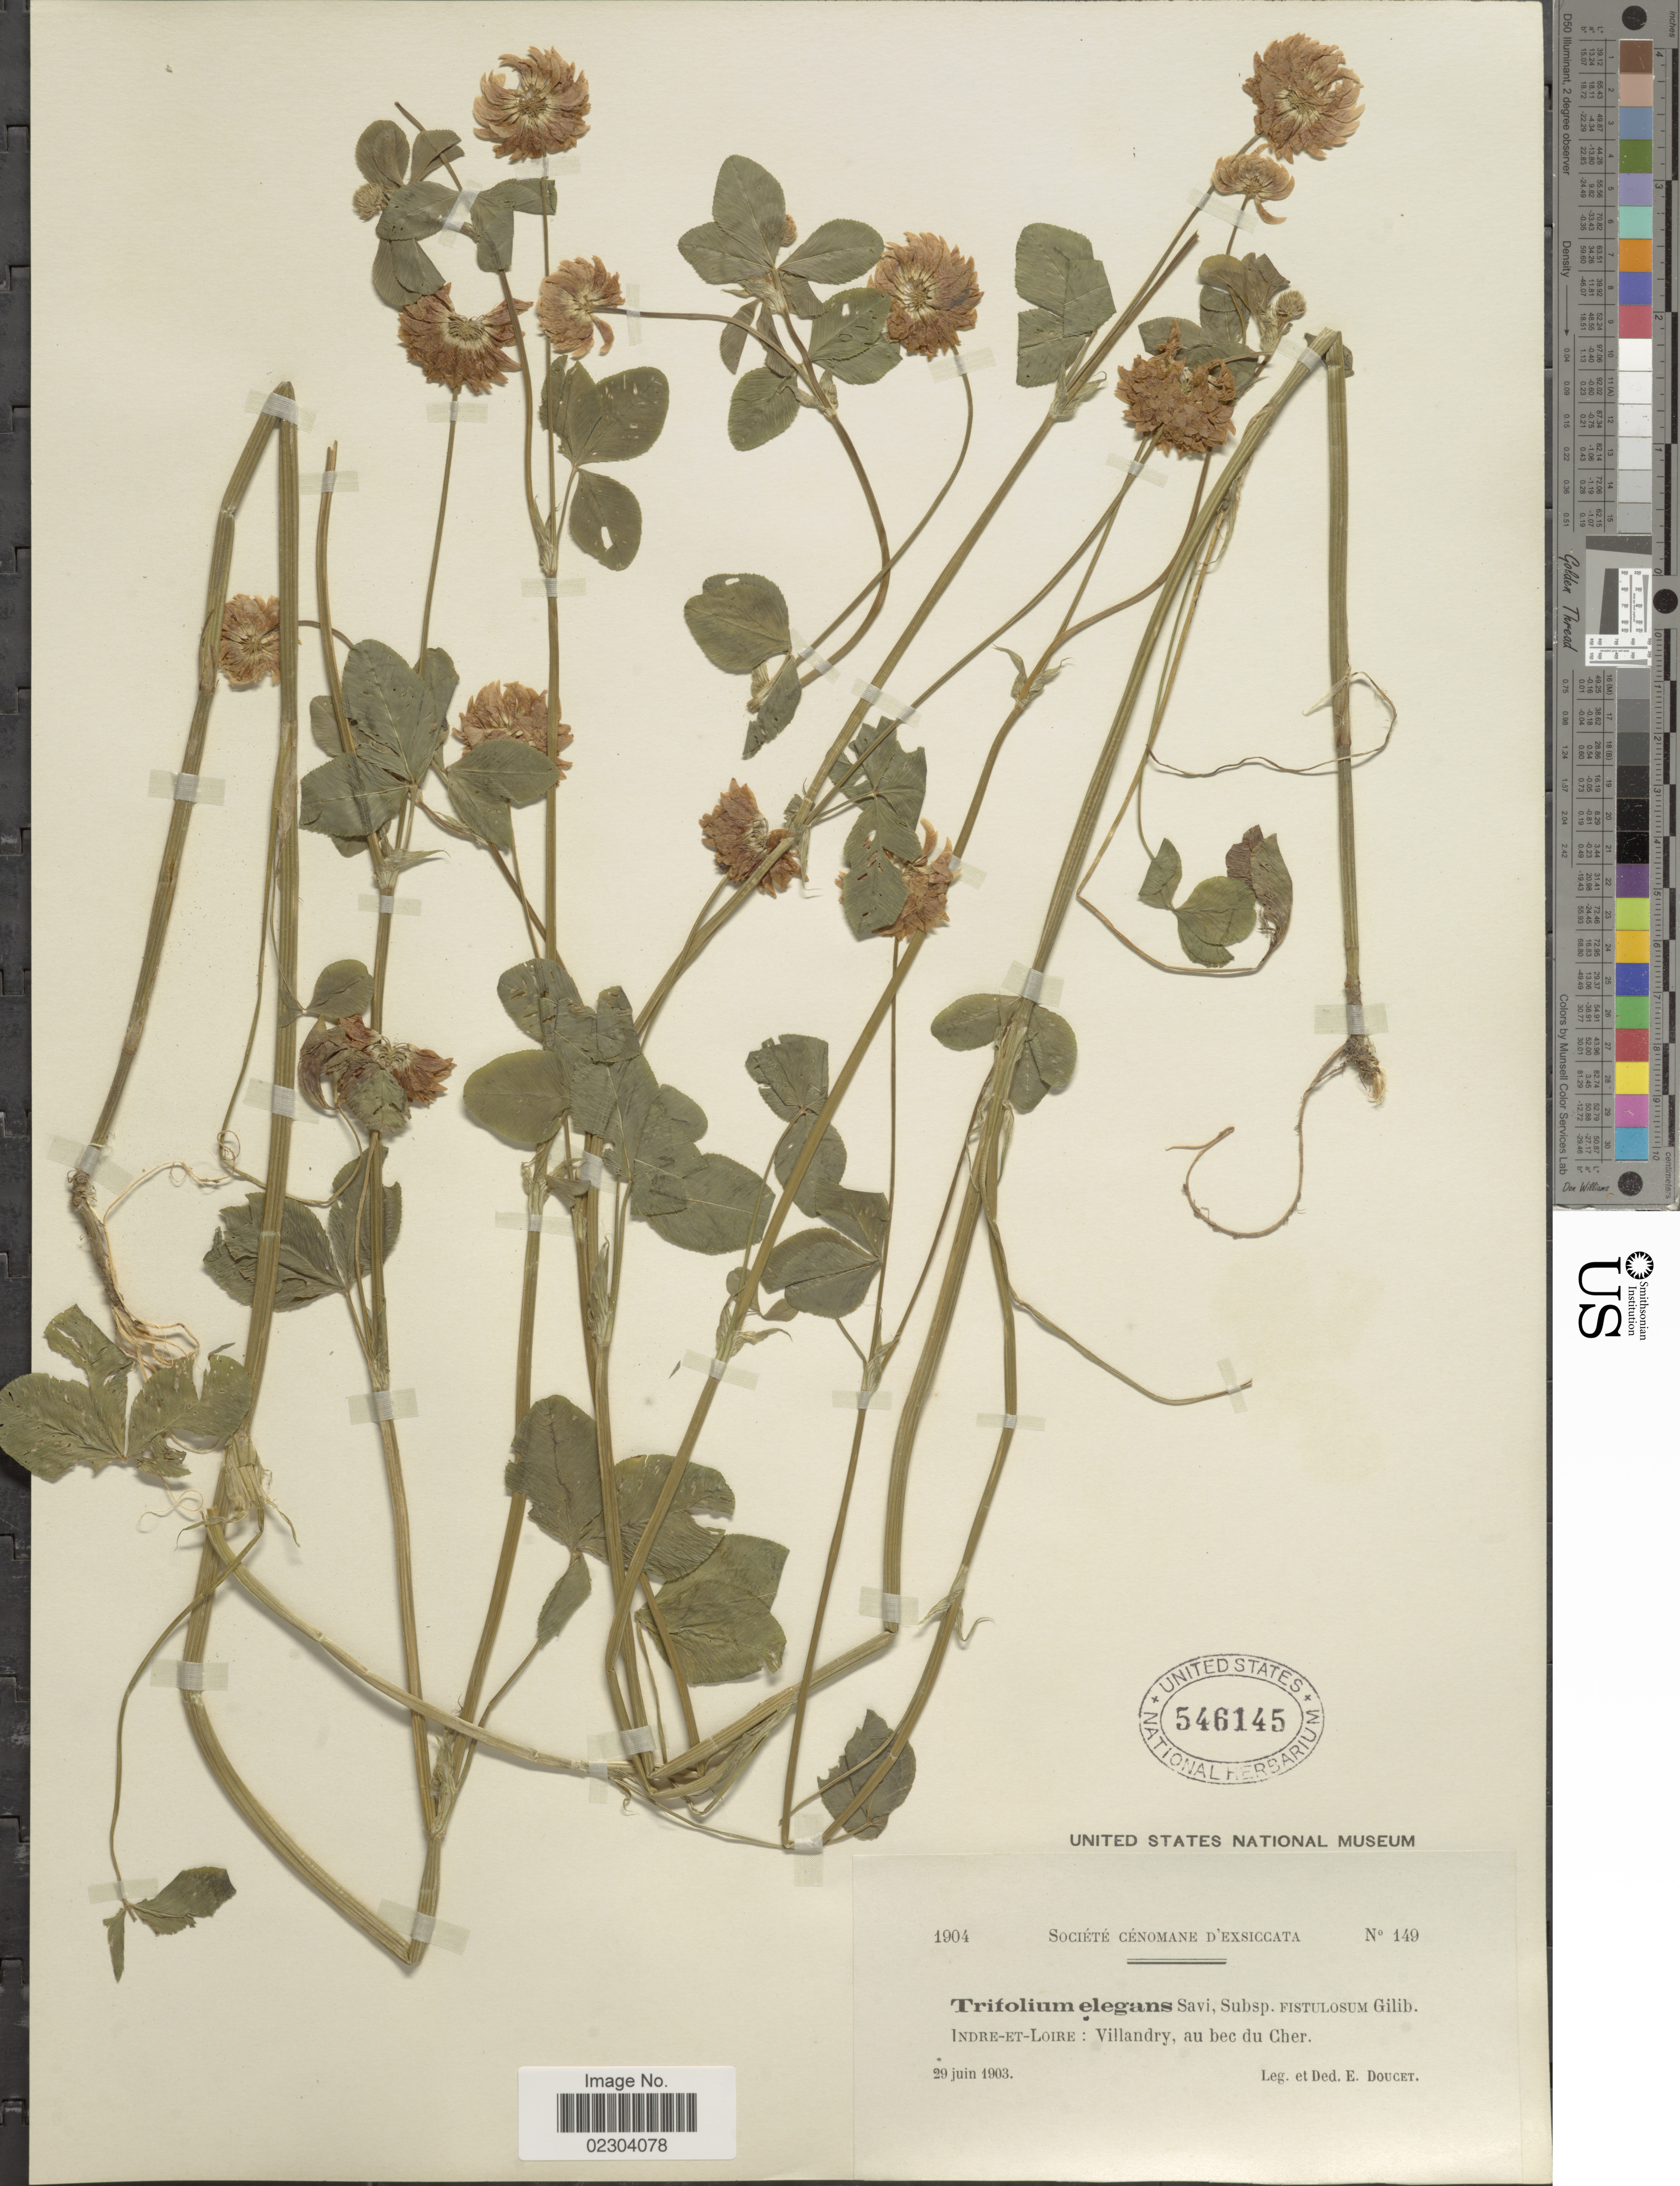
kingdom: Plantae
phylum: Tracheophyta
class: Magnoliopsida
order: Fabales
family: Fabaceae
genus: Trifolium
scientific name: Trifolium elegans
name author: Savi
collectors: E. Doucet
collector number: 1904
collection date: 1903-06-29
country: France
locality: Indre-Et--Loire: Villandry, au bec du Cher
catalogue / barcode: US 546145